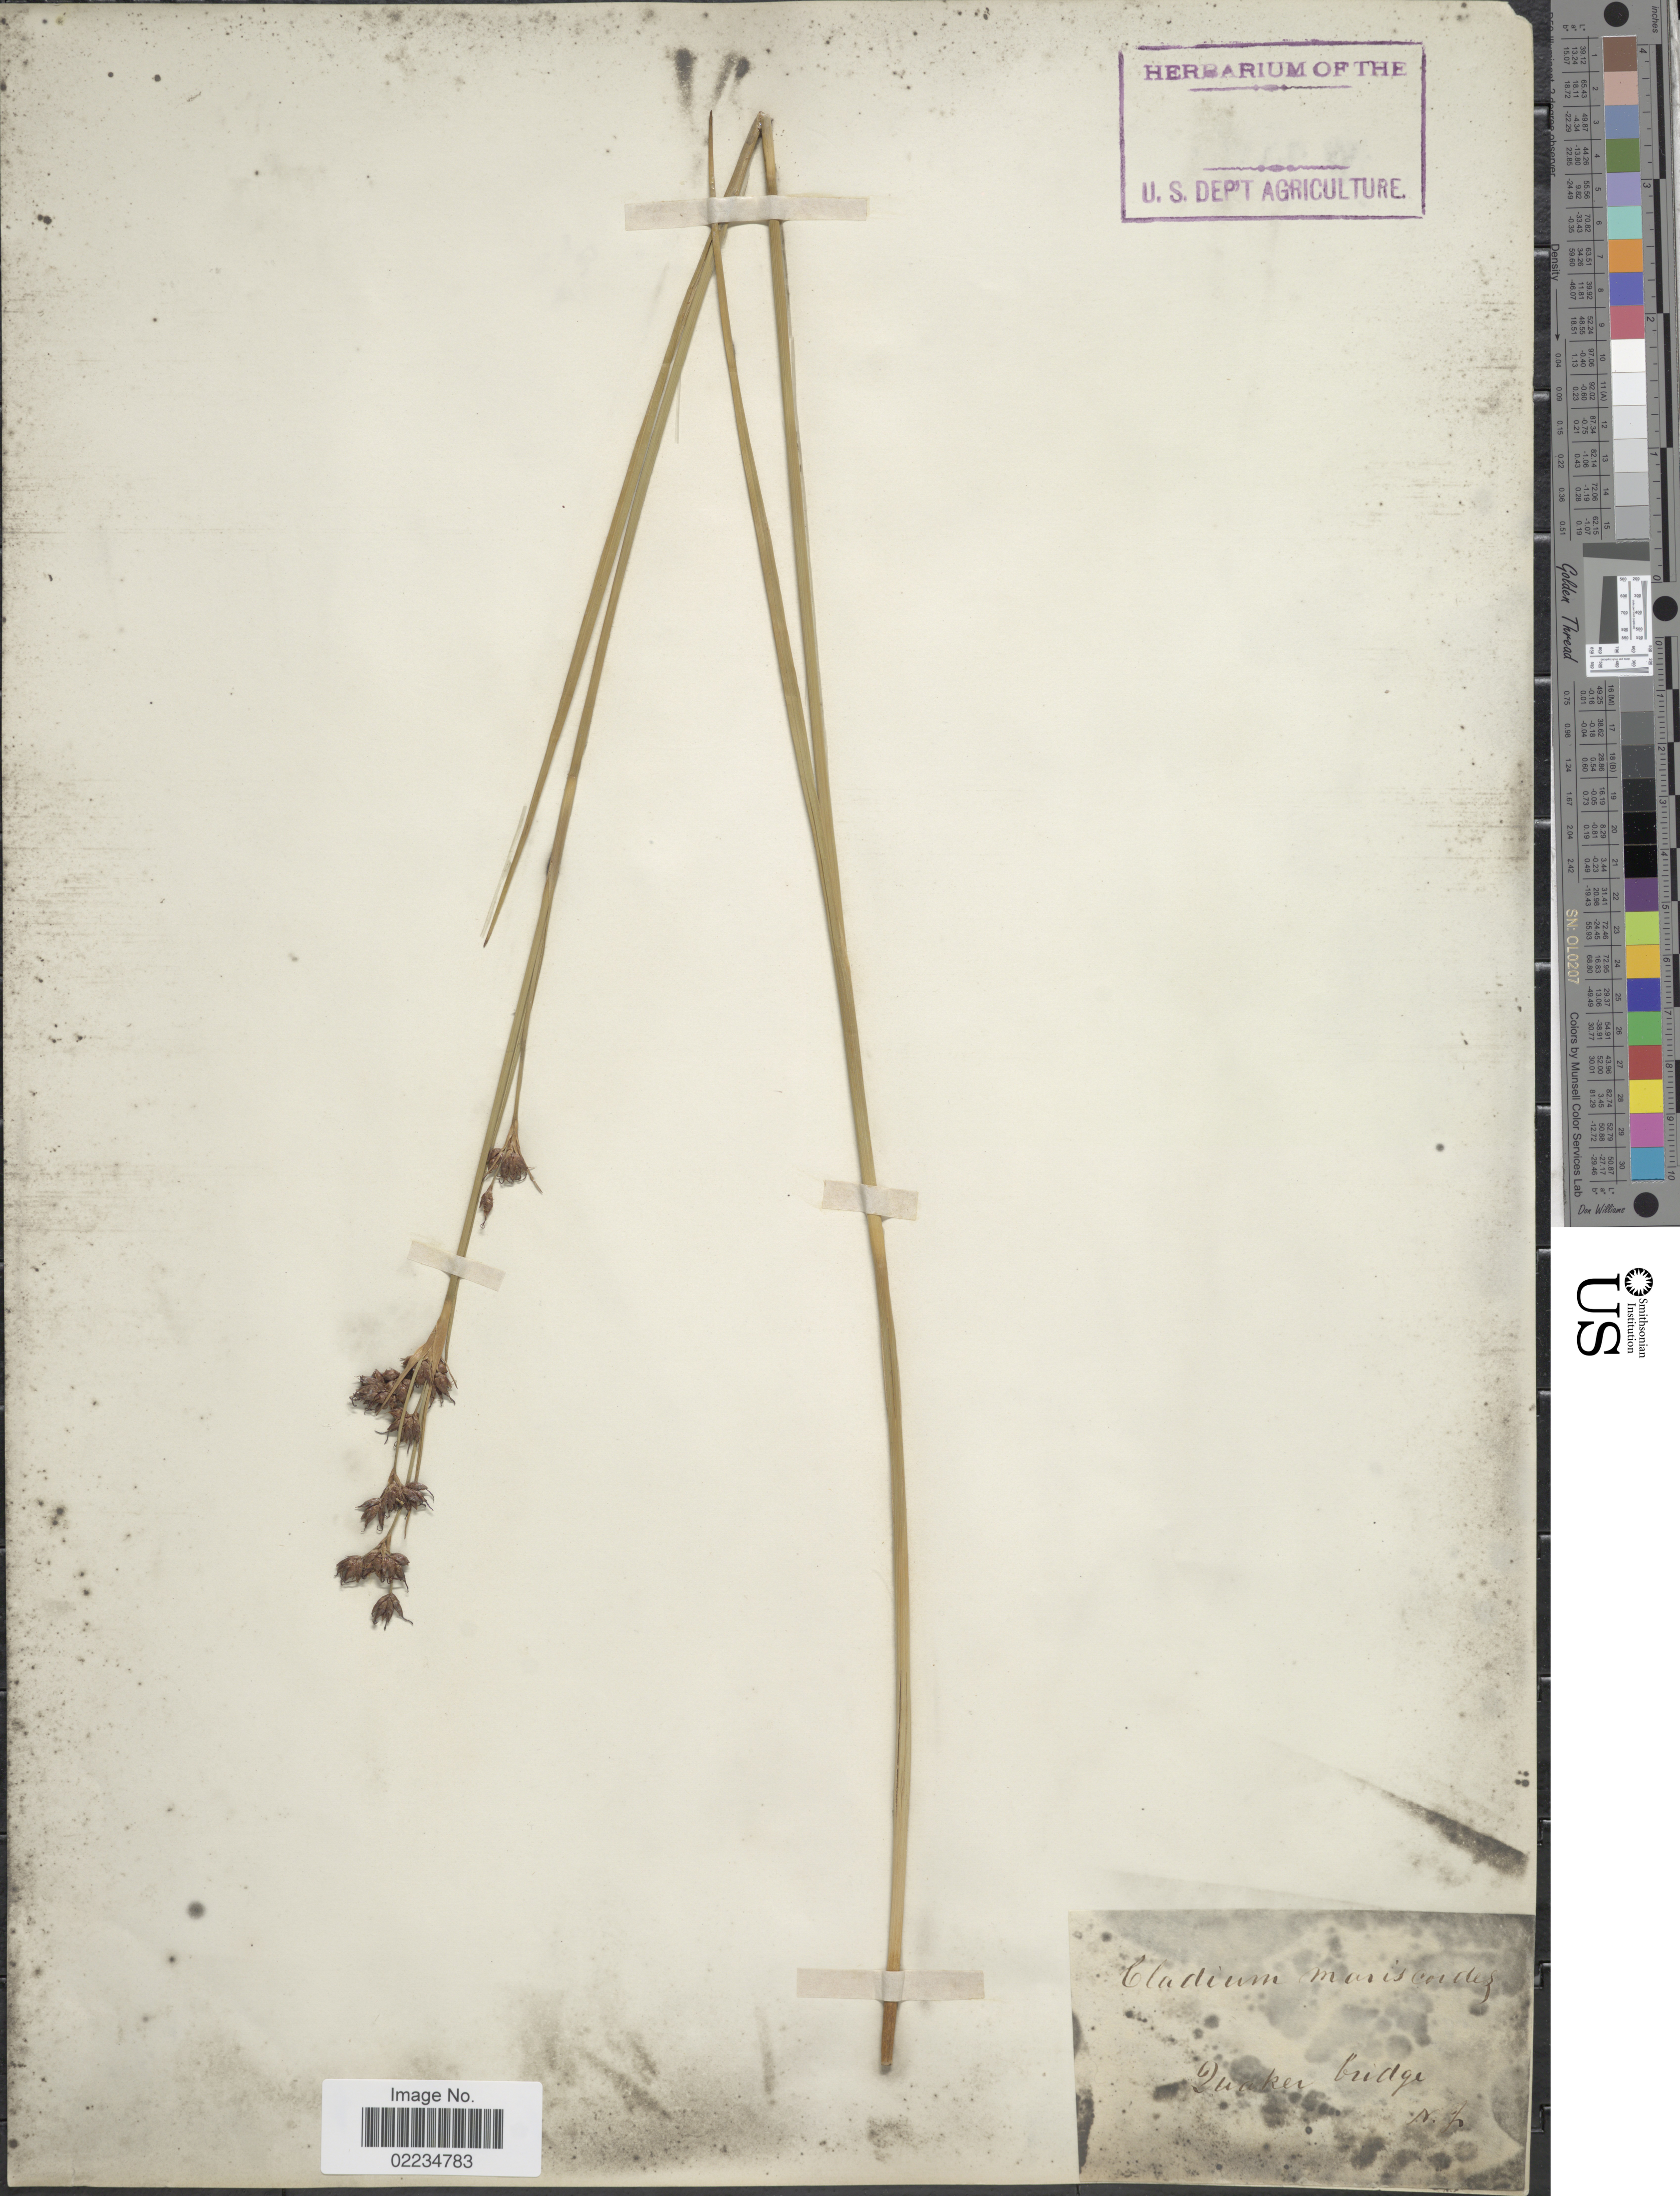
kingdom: Plantae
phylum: Tracheophyta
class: Liliopsida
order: Poales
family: Cyperaceae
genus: Cladium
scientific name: Cladium mariscoides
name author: (Muhl.) Torr.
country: United States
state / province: New Jersey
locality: Quaker bridge